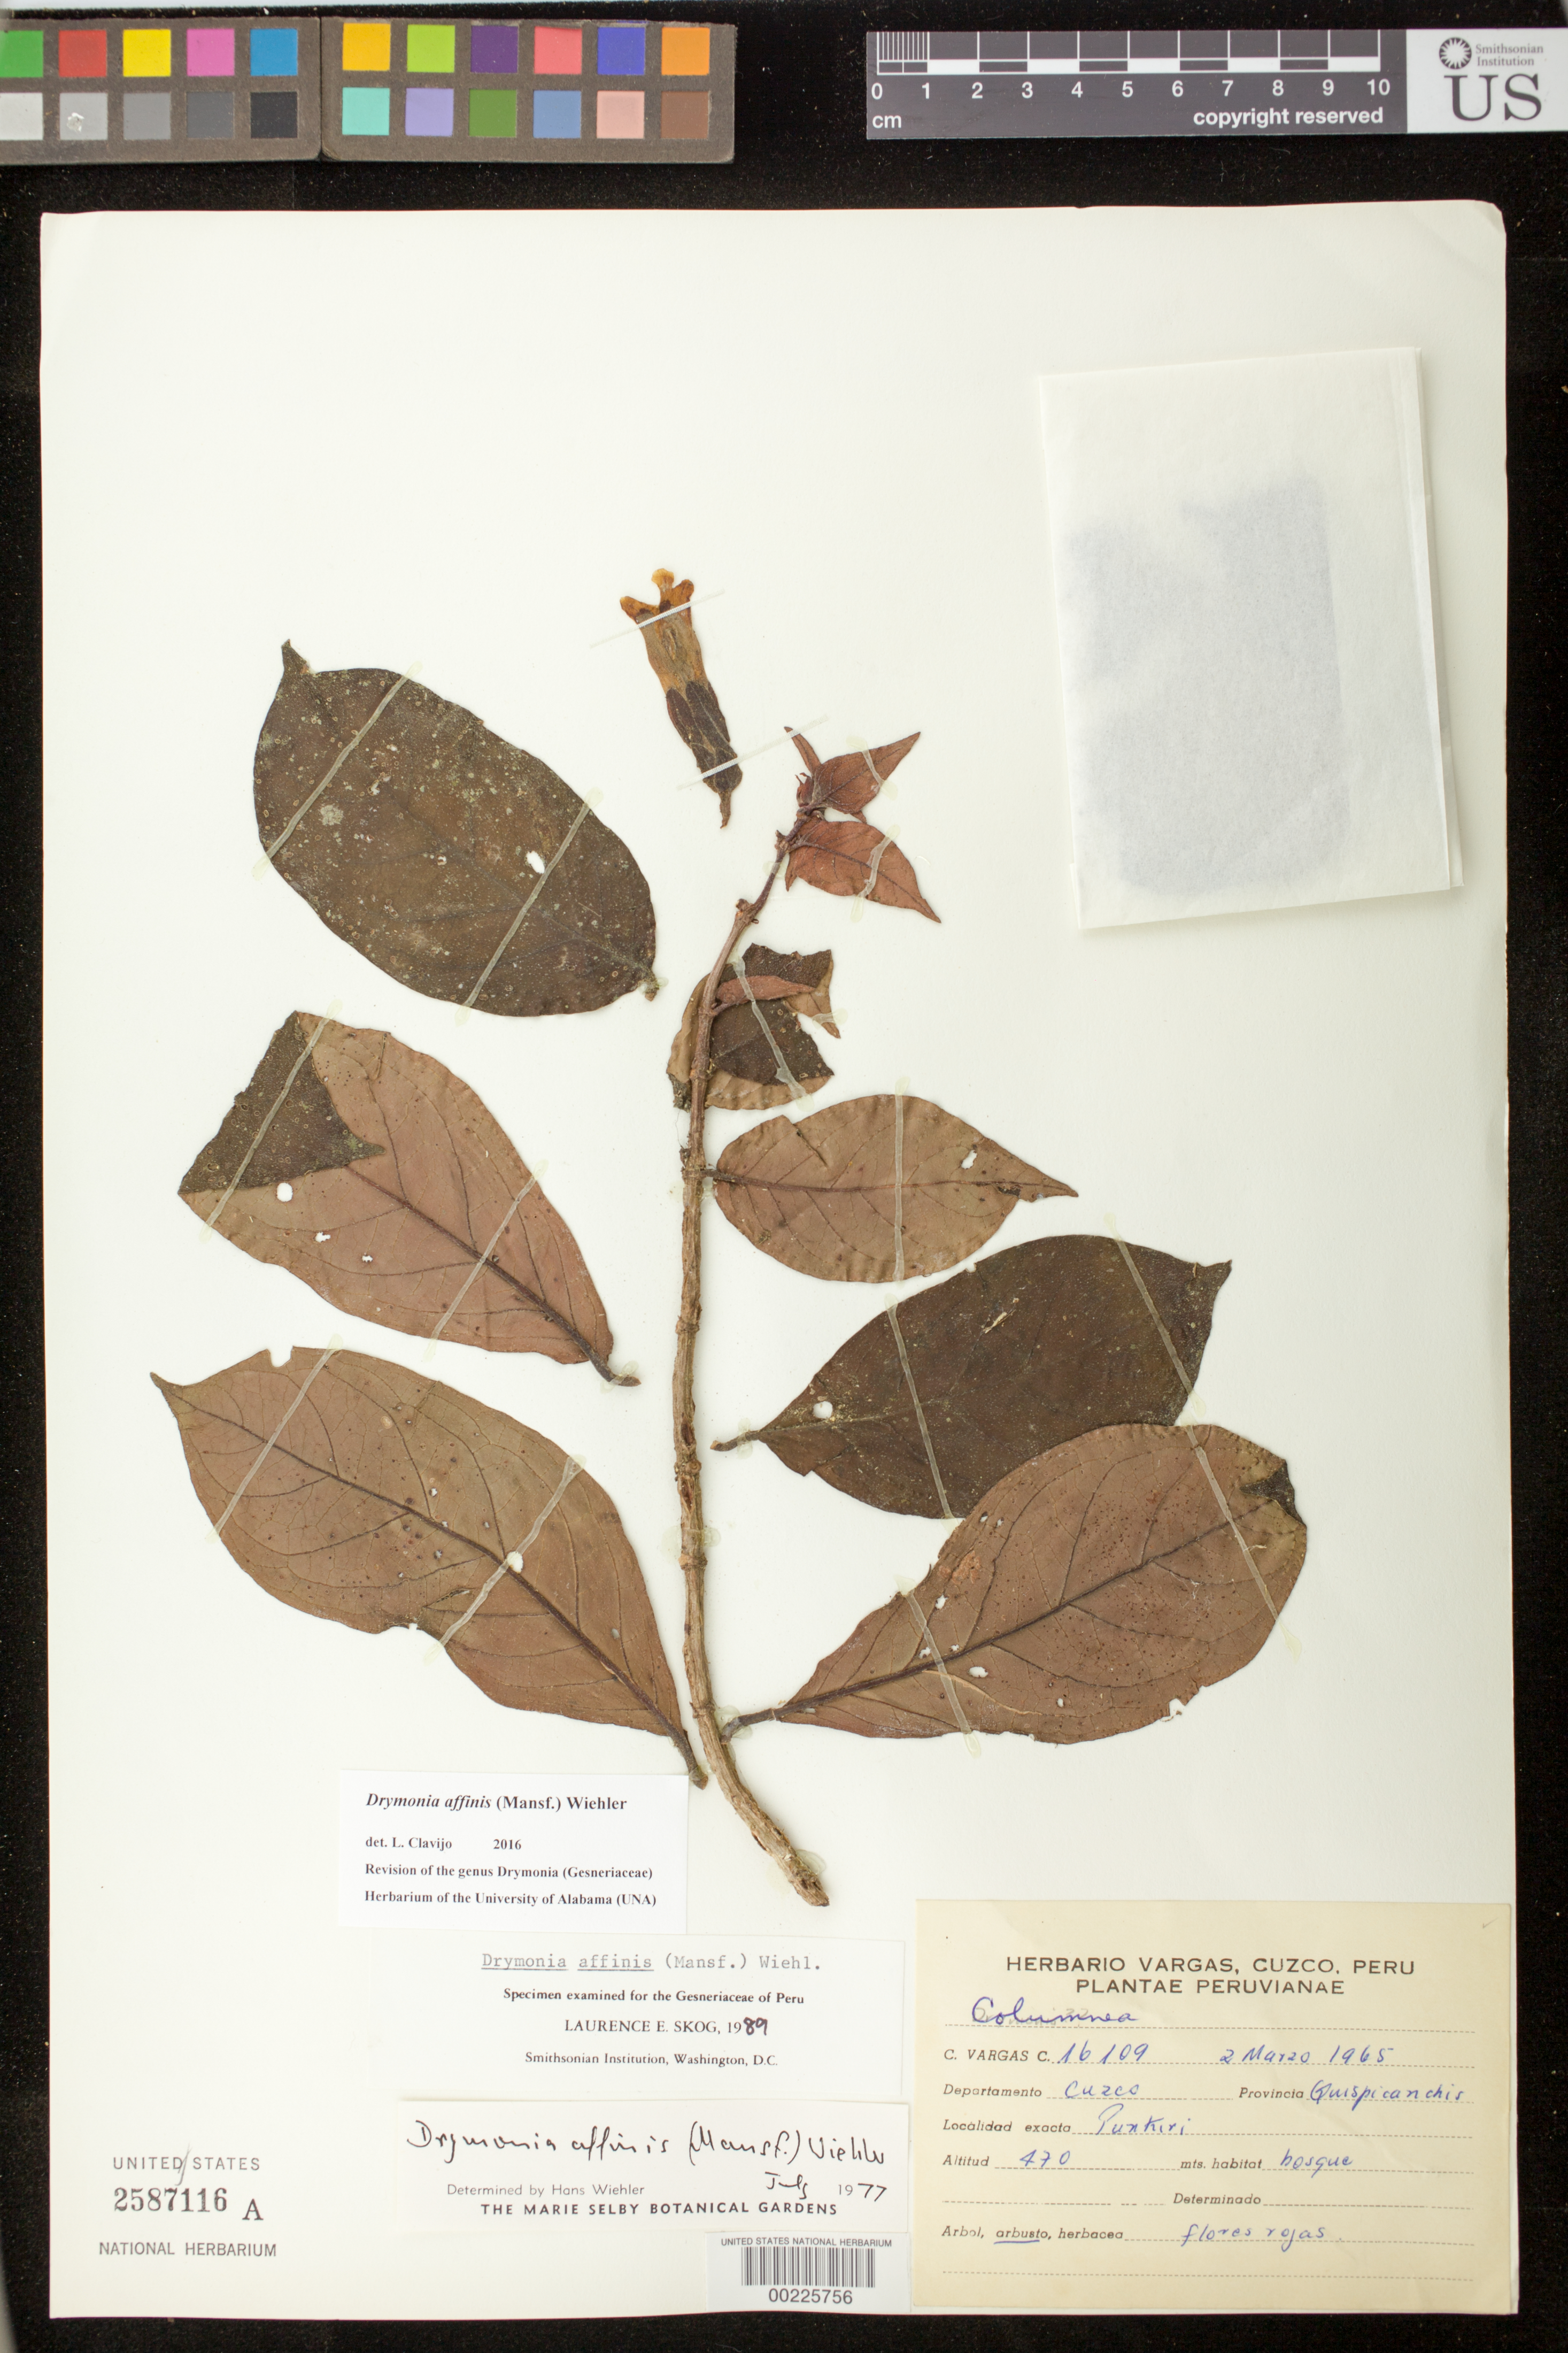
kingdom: Plantae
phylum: Tracheophyta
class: Magnoliopsida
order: Lamiales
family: Gesneriaceae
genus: Drymonia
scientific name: Drymonia affinis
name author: (Mansf.) Wiehler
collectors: C. Vargas C.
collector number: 16109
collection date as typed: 02 Mar 1965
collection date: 1965-03-02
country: Peru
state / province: Cusco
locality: Quispicanchis, Punkiri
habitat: Forest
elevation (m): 470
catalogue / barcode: US 2587116A